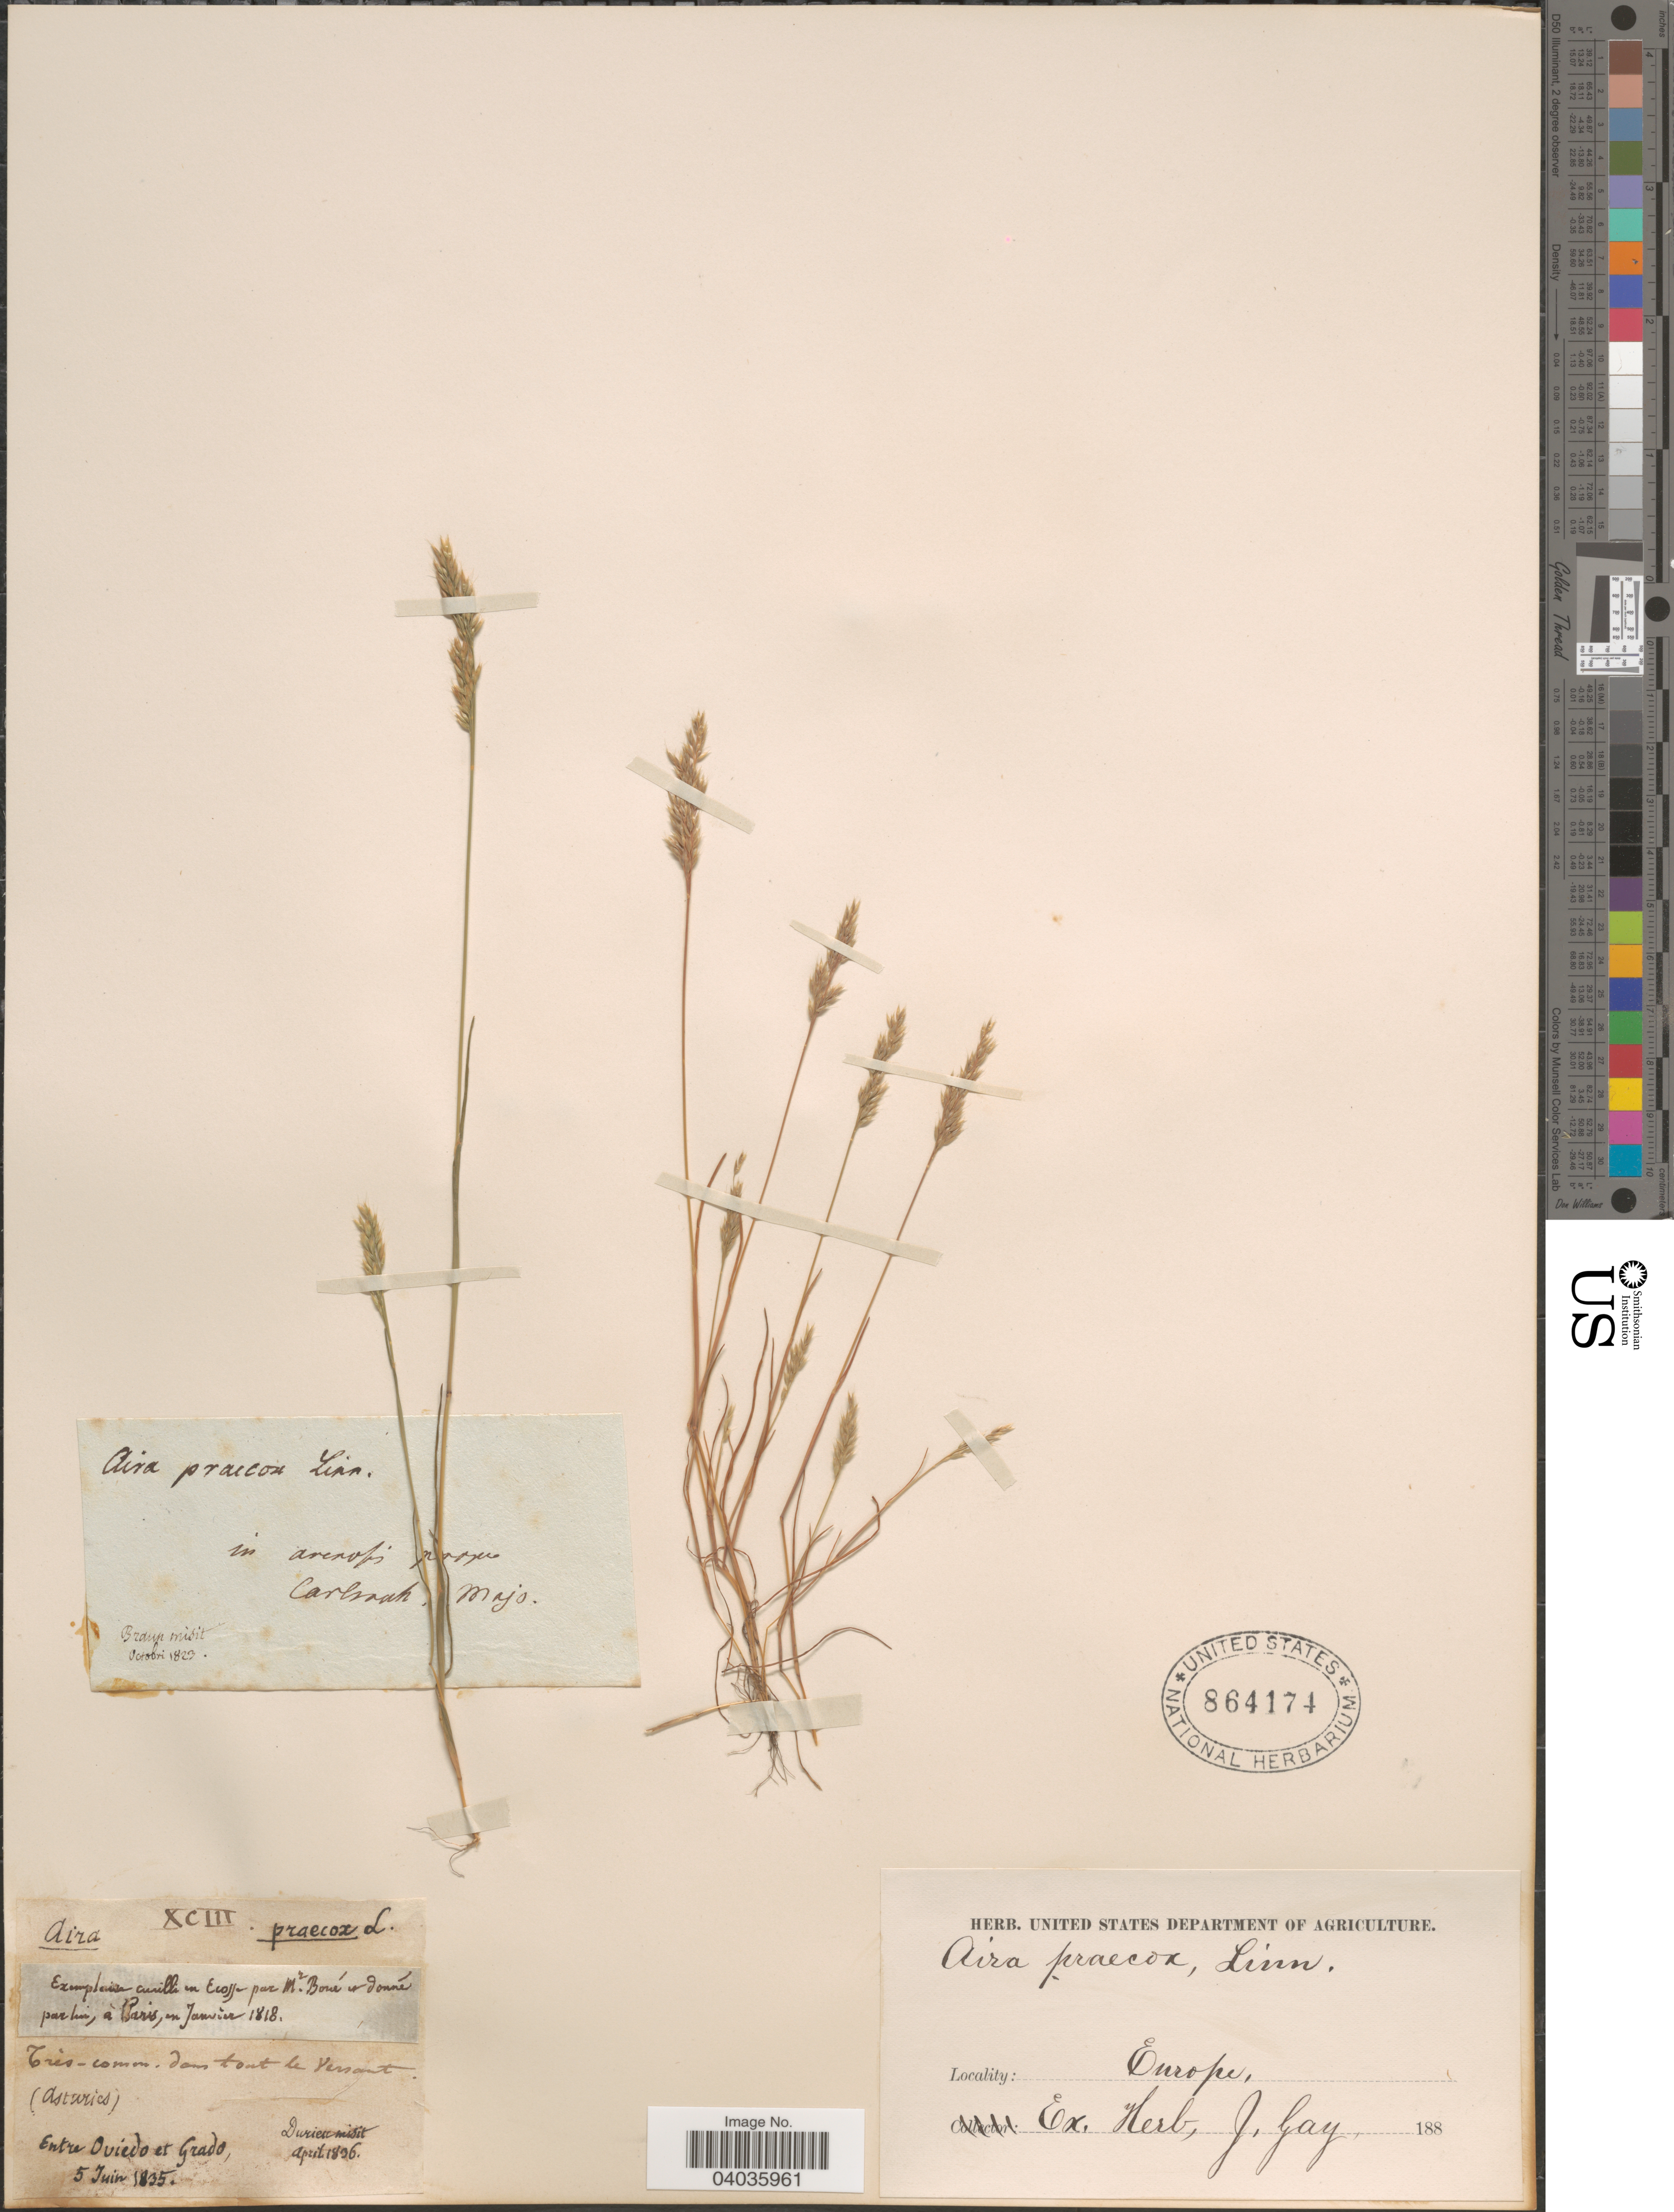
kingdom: Plantae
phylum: Tracheophyta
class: Liliopsida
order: Poales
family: Poaceae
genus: Aira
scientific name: Aira praecox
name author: L.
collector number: XCIII?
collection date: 1835-06-05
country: Spain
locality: Très-comm dans tout le Versant (Asturias). Entre Oviedo et Grado.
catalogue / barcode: US 864174